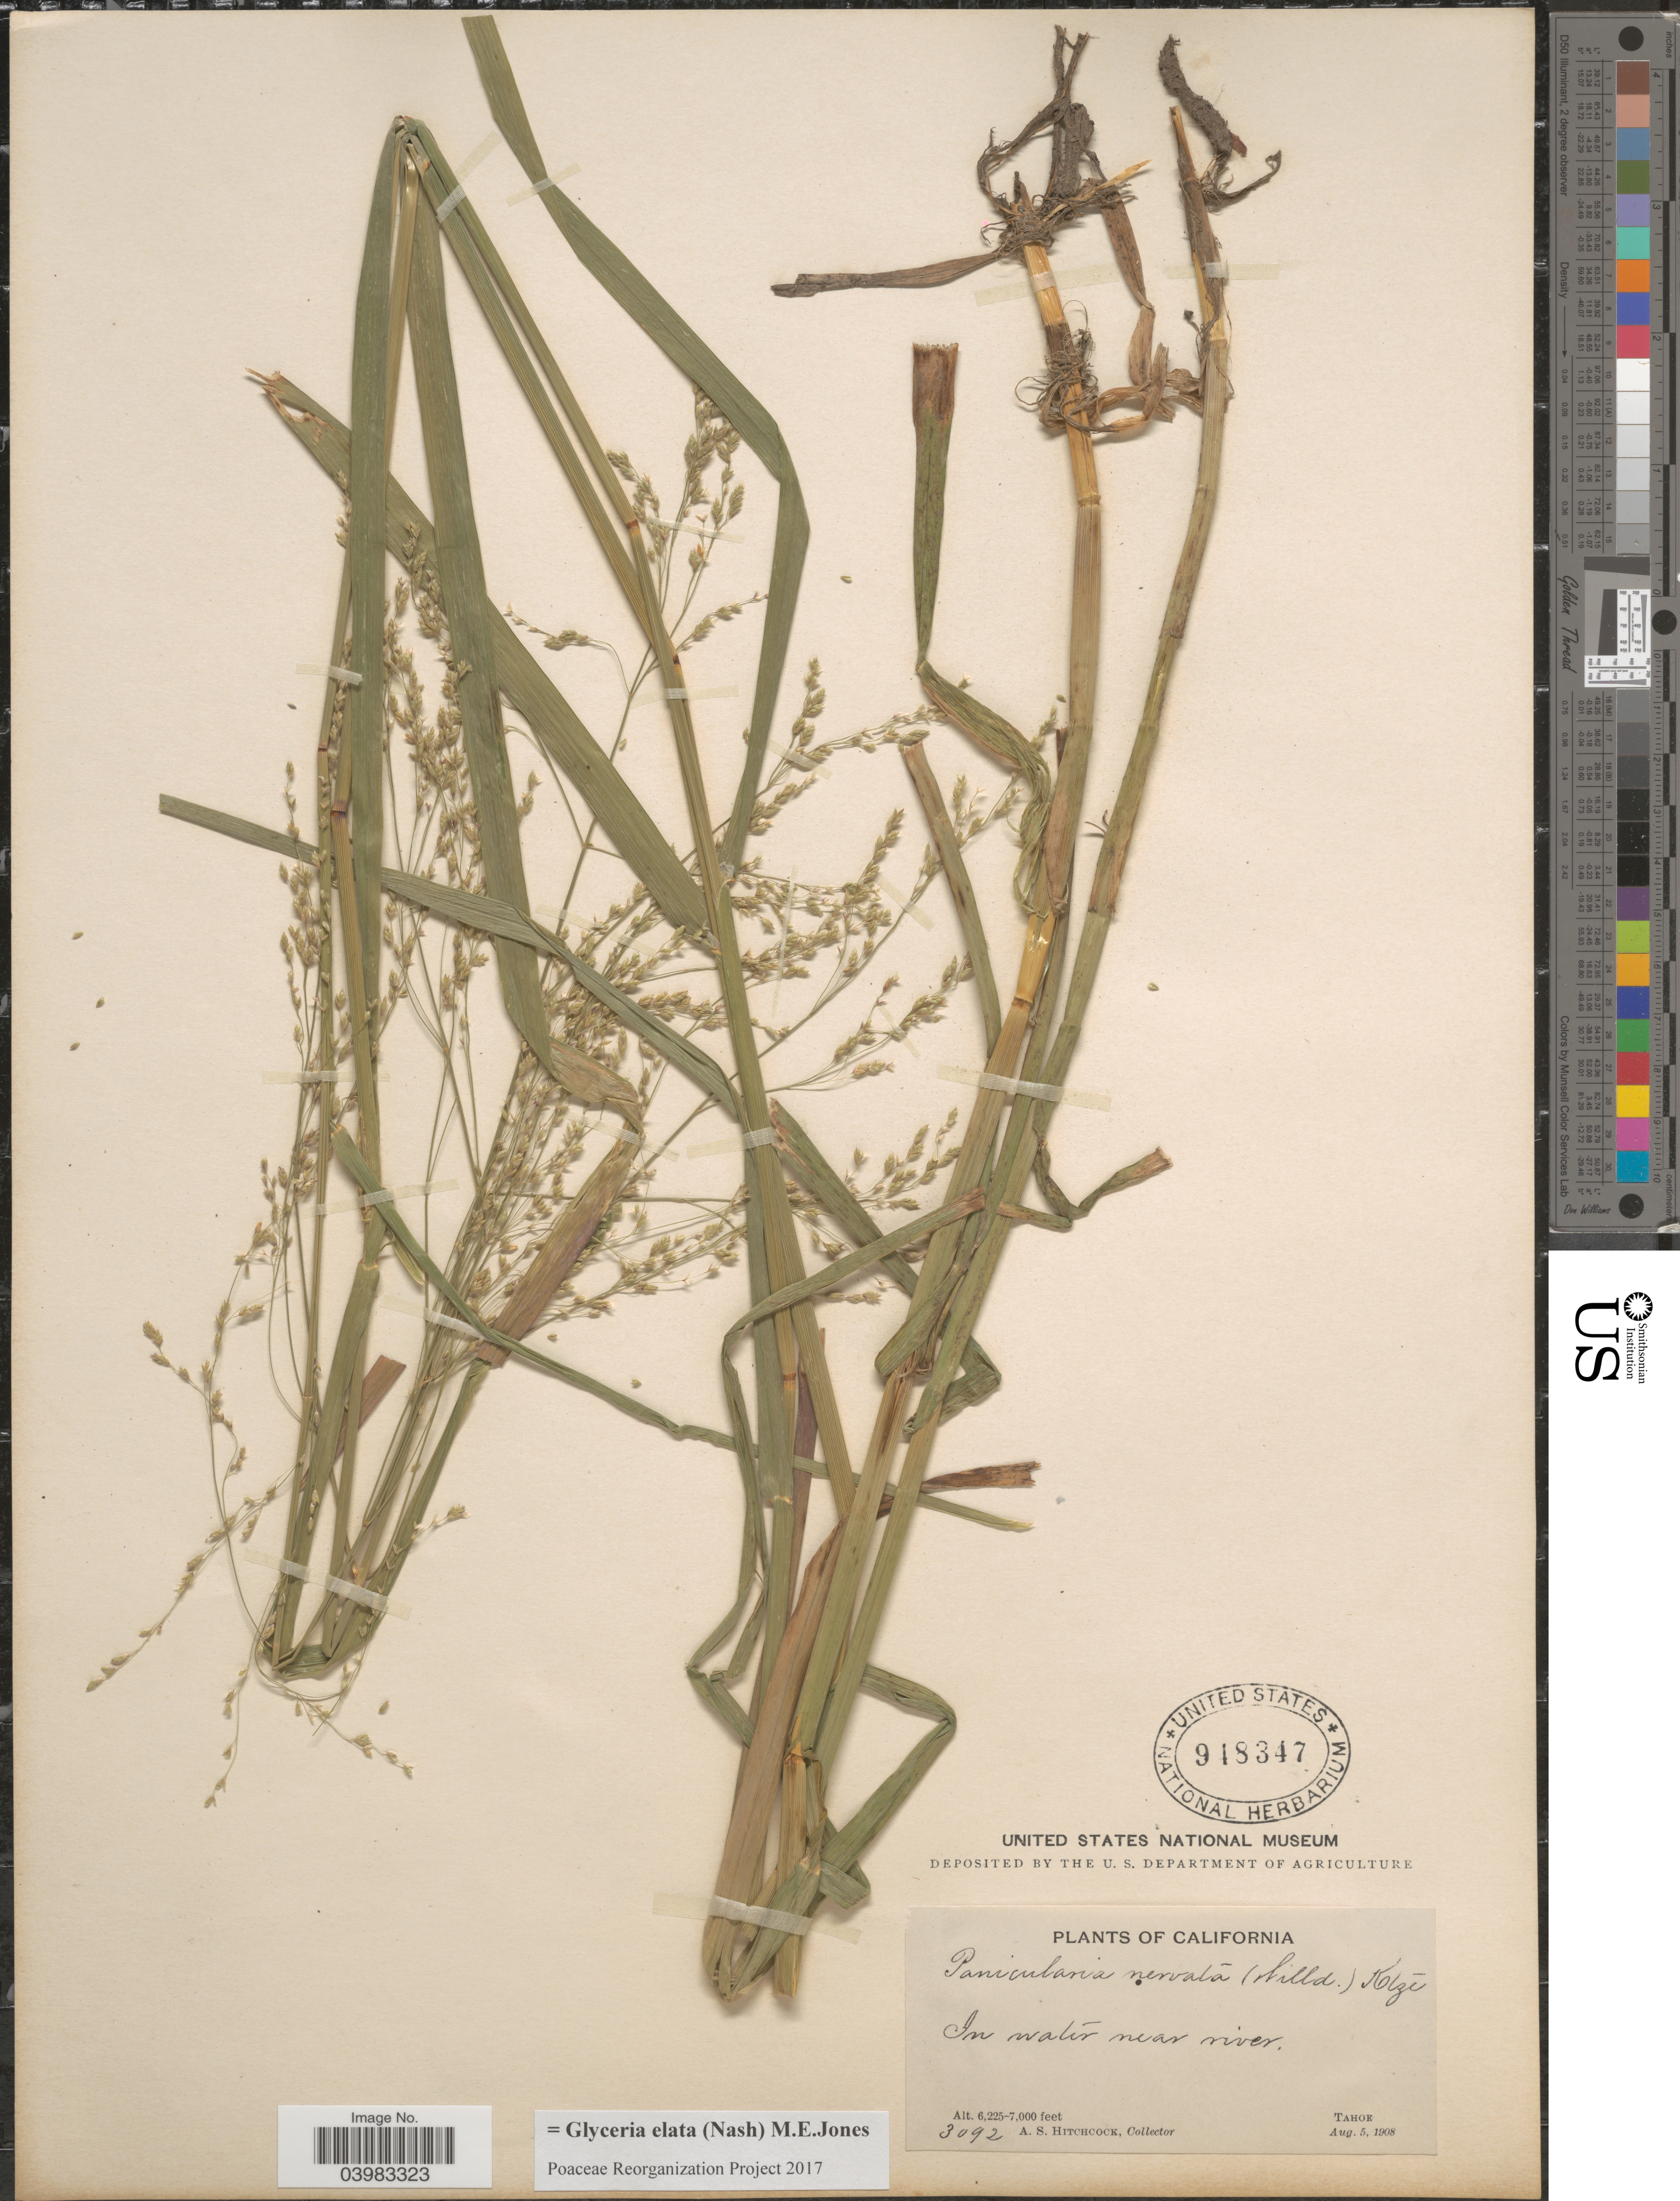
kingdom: Plantae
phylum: Tracheophyta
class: Liliopsida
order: Poales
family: Poaceae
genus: Glyceria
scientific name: Glyceria elata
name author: (Nash) M.E. Jones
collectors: A. S. Hitchcock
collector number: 3092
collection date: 1908-08-05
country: United States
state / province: California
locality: Near river. Tahoe.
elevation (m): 1897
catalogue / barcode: US 918347